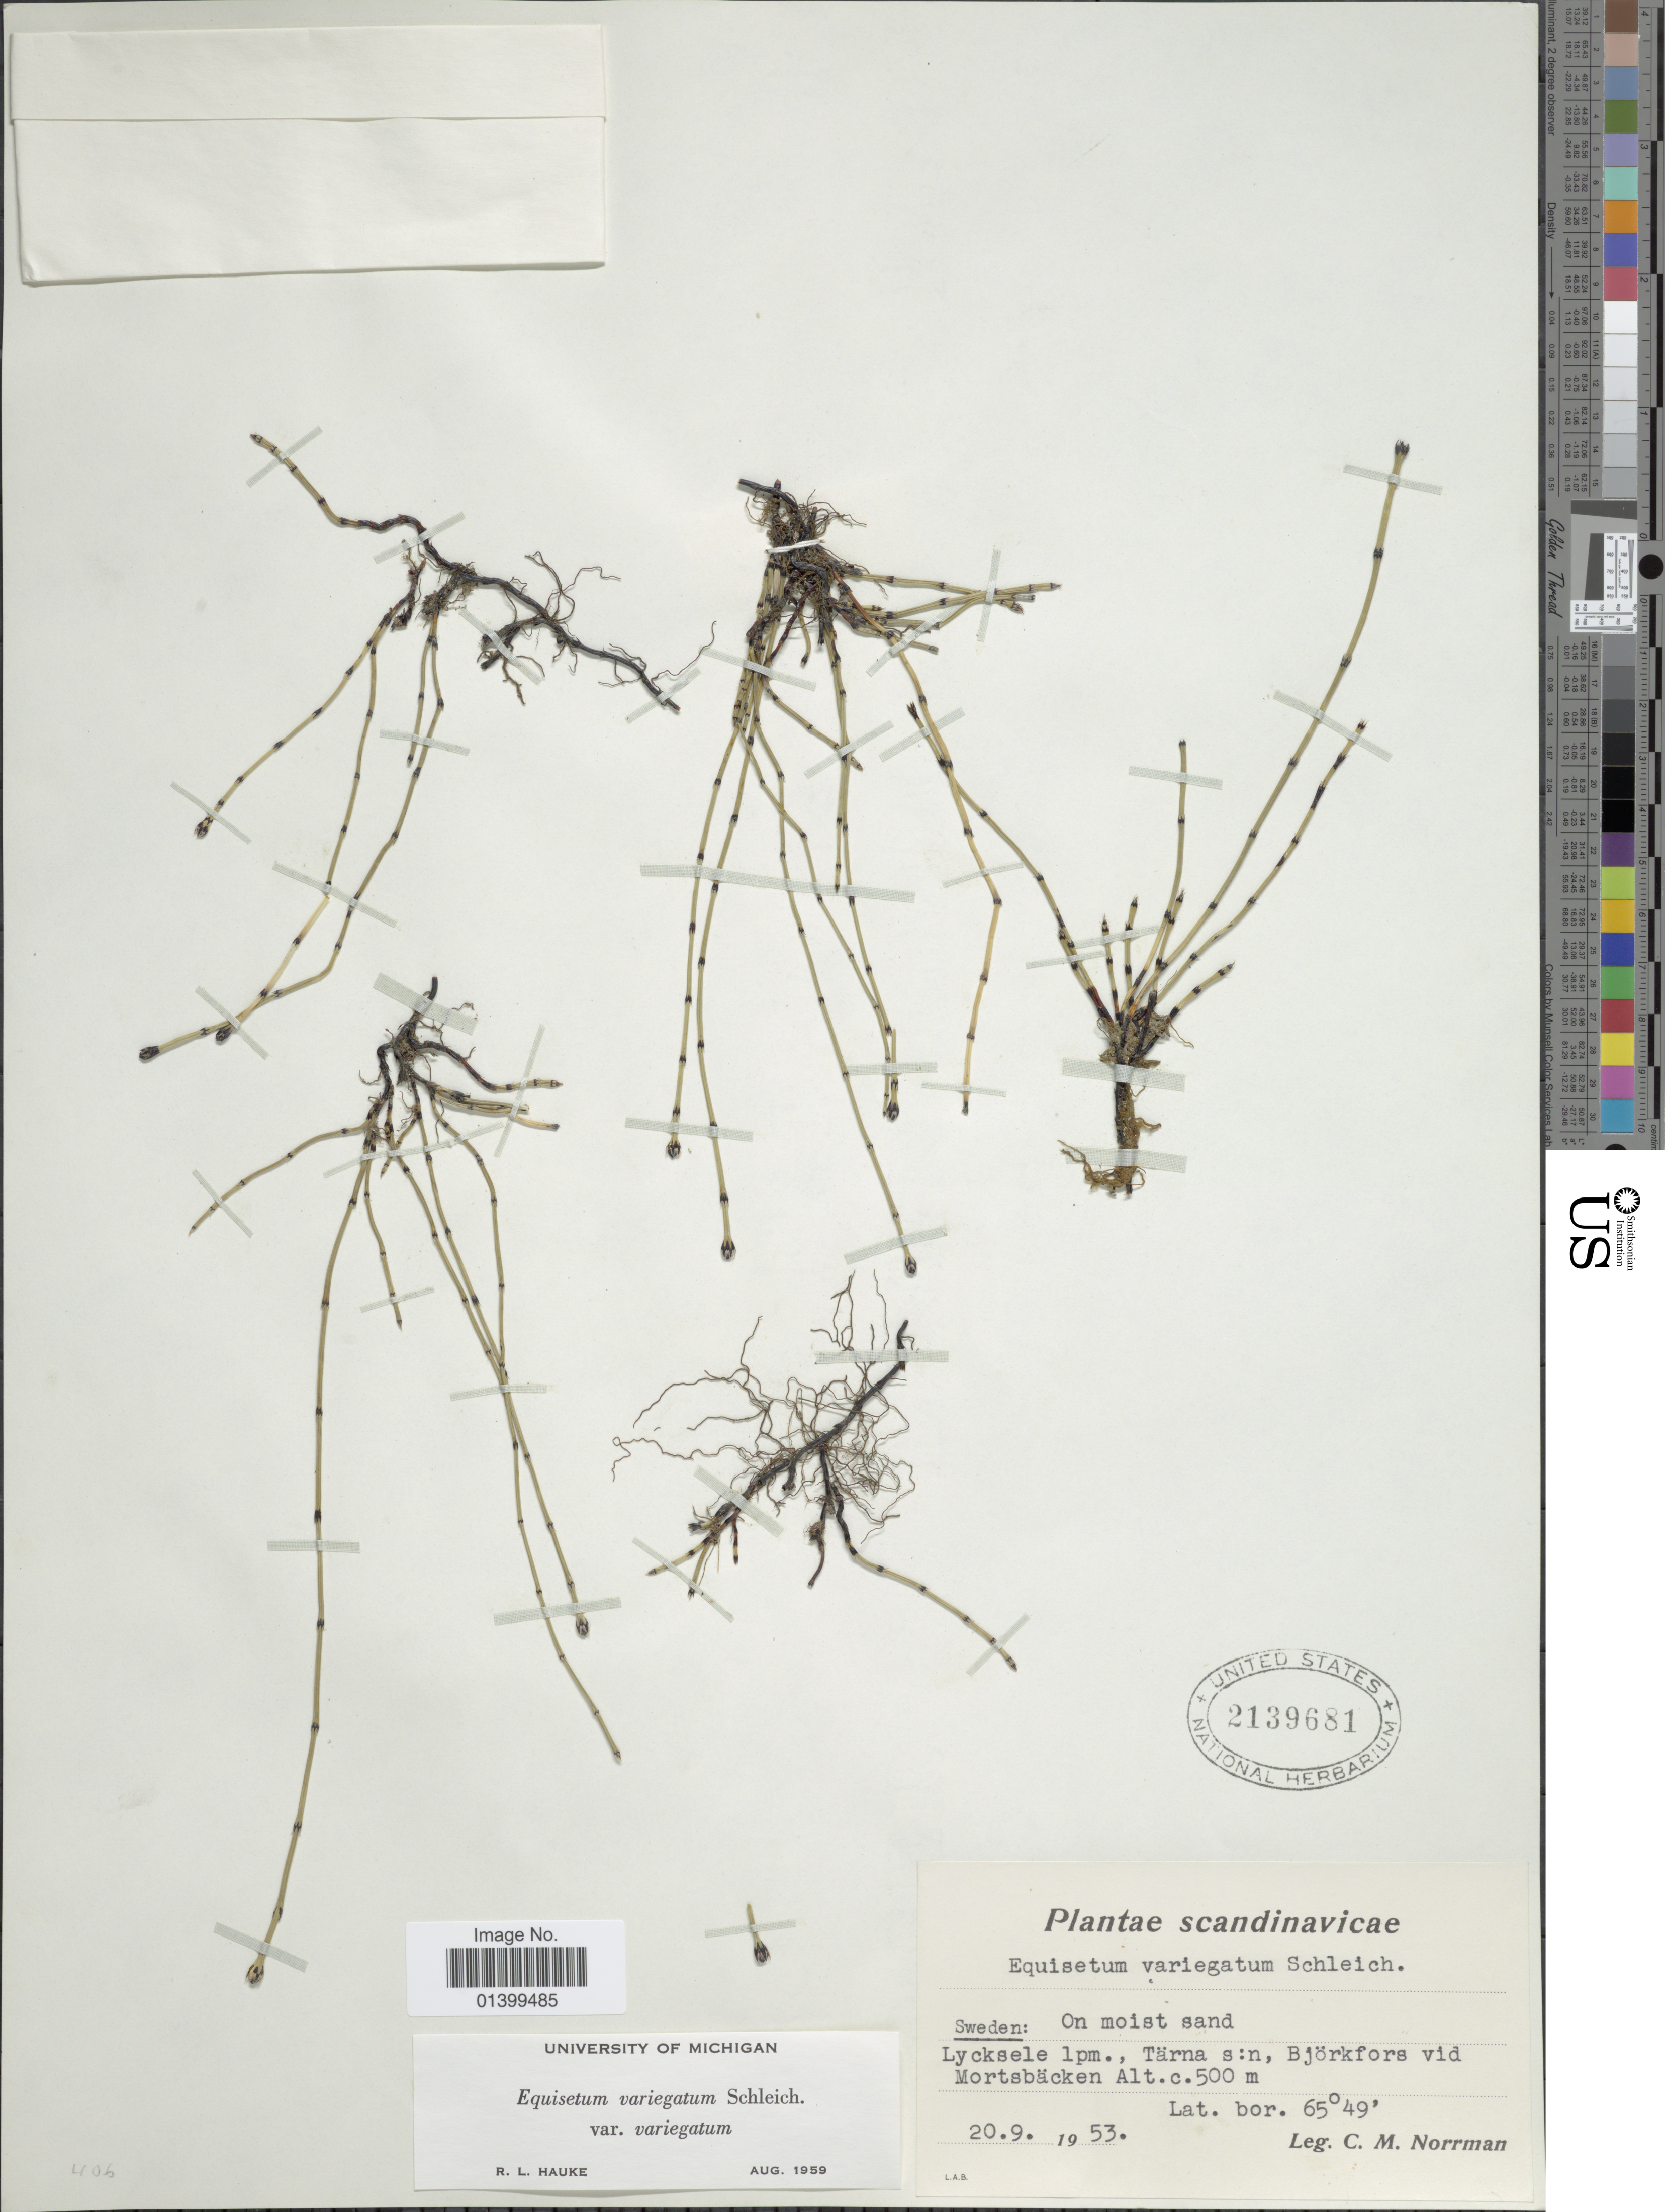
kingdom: Plantae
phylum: Tracheophyta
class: Polypodiopsida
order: Equisetales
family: Equisetaceae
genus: Equisetum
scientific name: Equisetum variegatum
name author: Schleich. ex F. Weber & D. Mohr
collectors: C. Norrman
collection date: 1953-09-20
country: Sweden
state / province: Västerbotten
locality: Plantae scandinavicae. Sweden: On moist sand. Lycksele 1pm., Tärna s:n, Björkfors vid Mortsbäcken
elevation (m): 500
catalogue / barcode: US 2139681